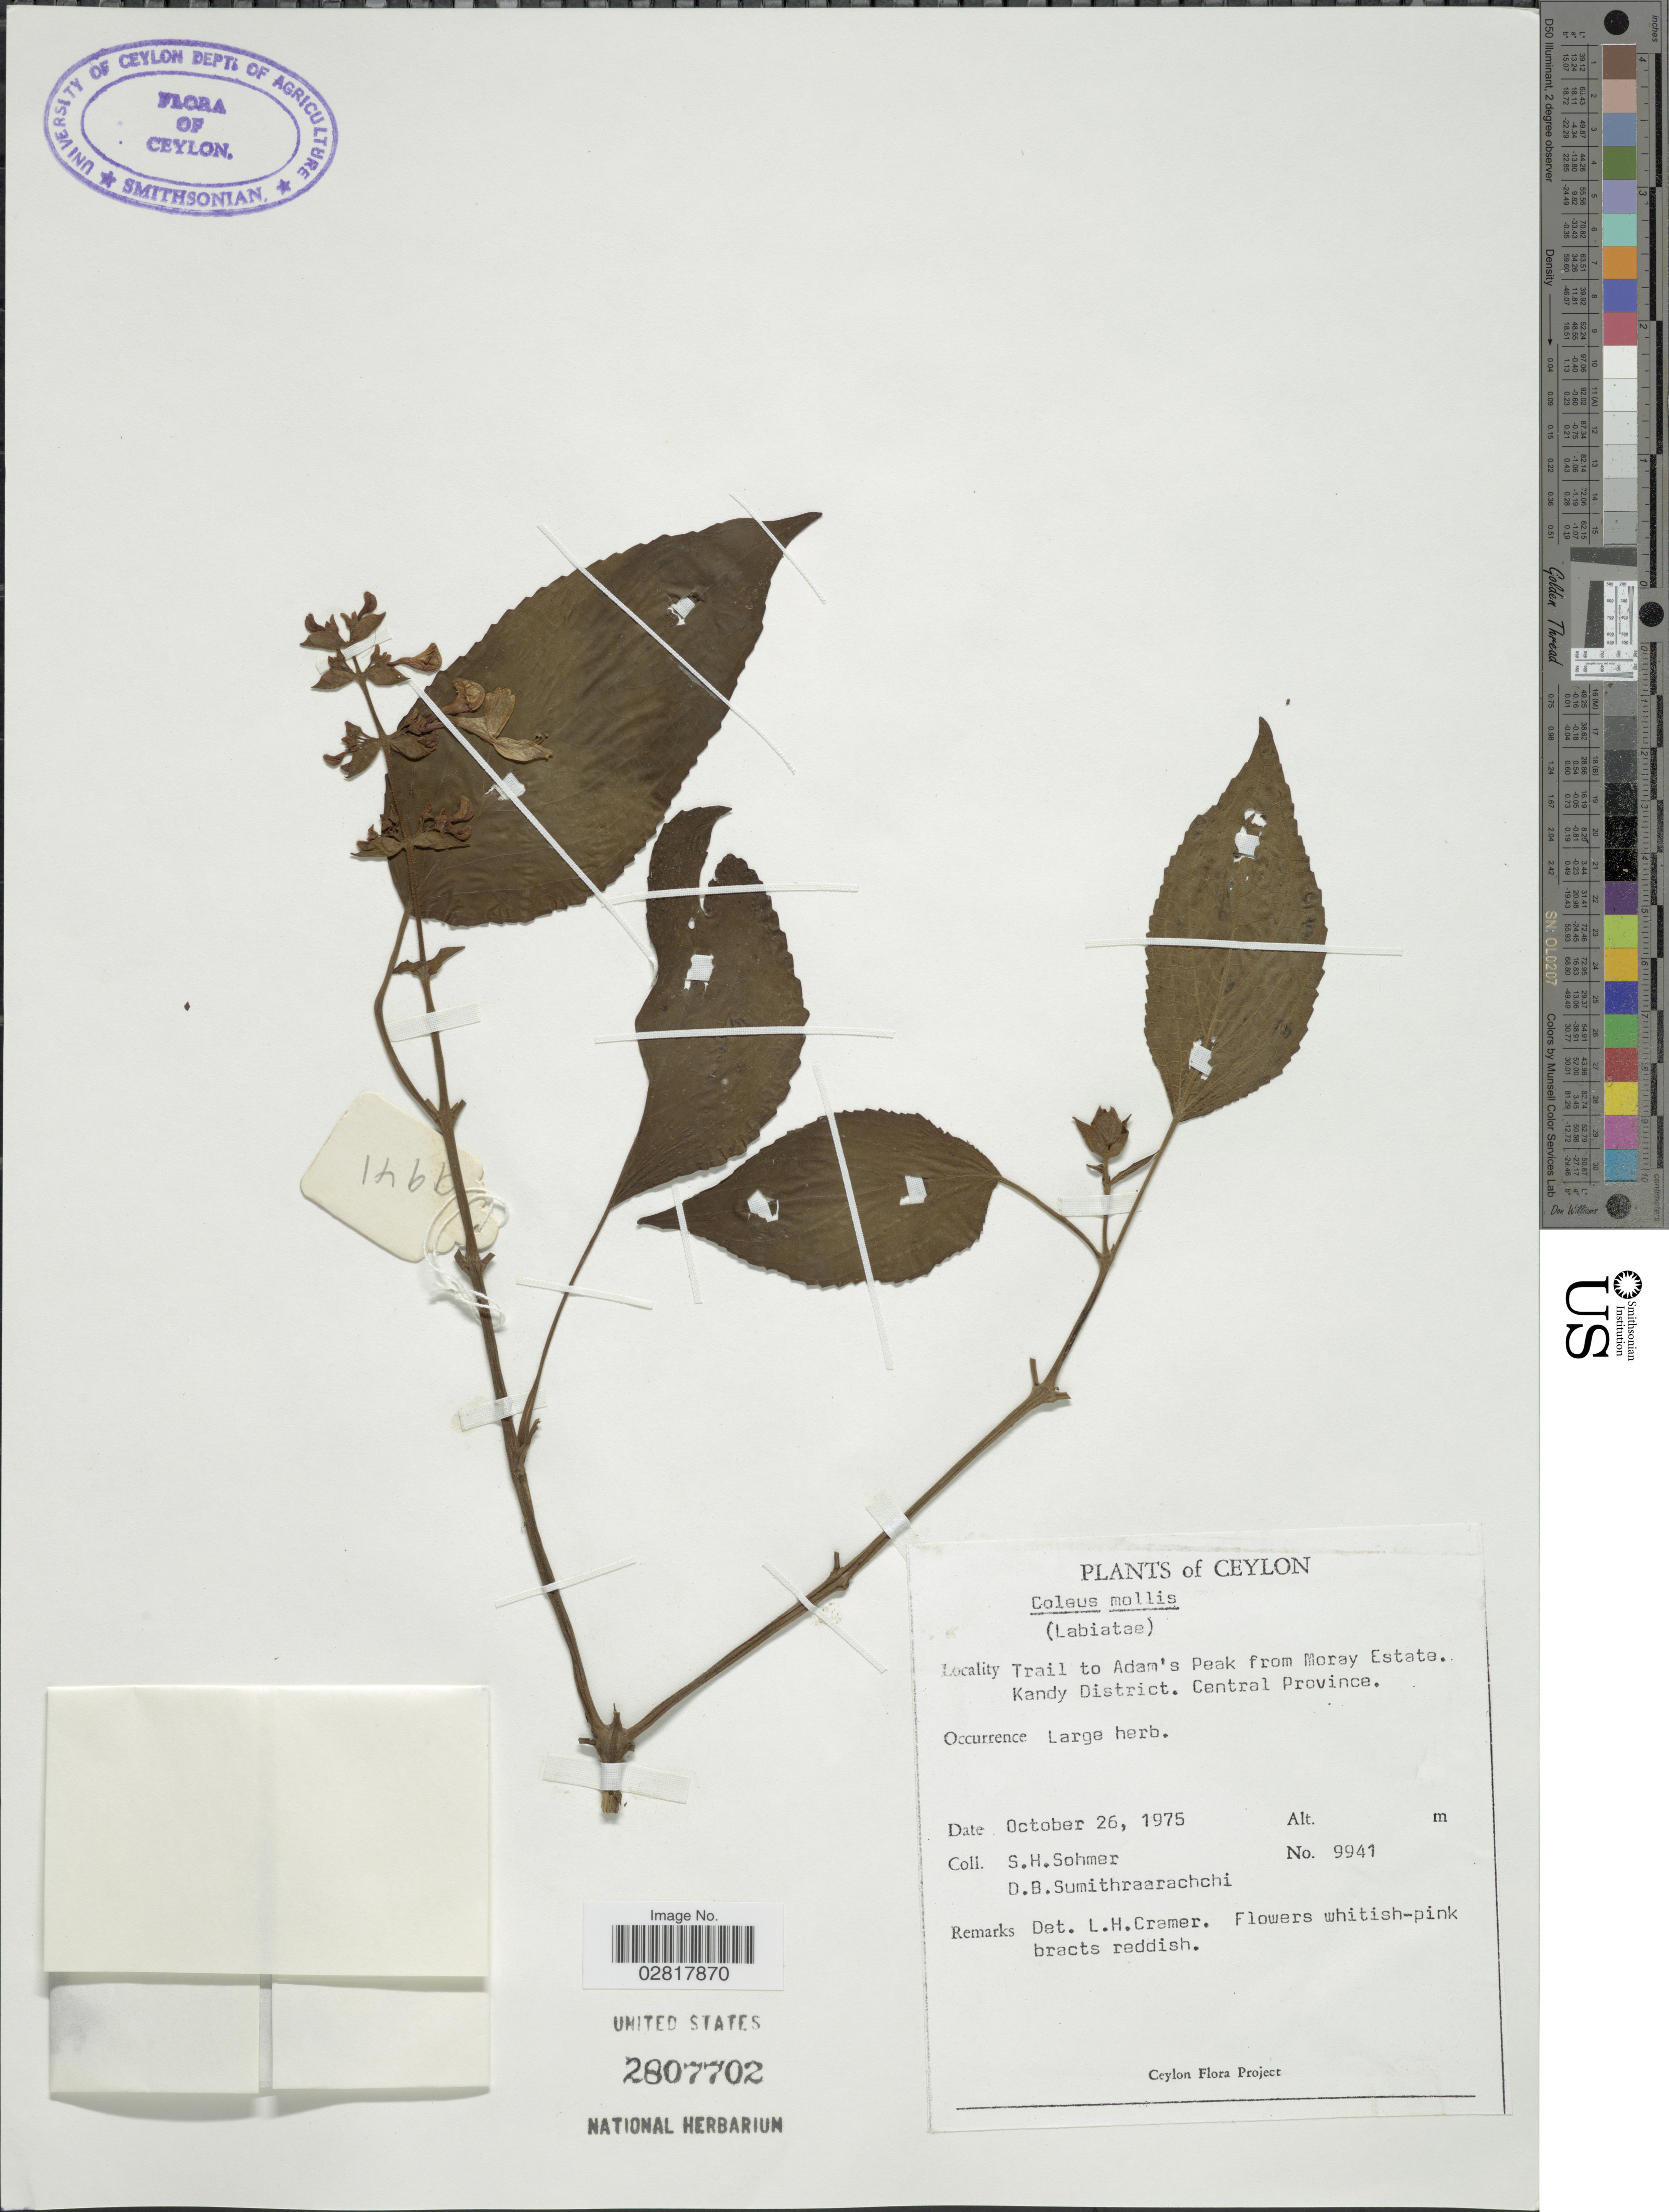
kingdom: Plantae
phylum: Tracheophyta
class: Magnoliopsida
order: Lamiales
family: Lamiaceae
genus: Plectranthus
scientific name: Plectranthus crameri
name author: R.H. Willemse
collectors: S. H. Sohmer & D. B. Sumithraarachchi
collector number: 9941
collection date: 1975-10-26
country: Sri Lanka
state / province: Central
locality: Ceylon. Trail to Adam's Peak from Moray Estate. Kandy District.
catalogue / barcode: US 2807702